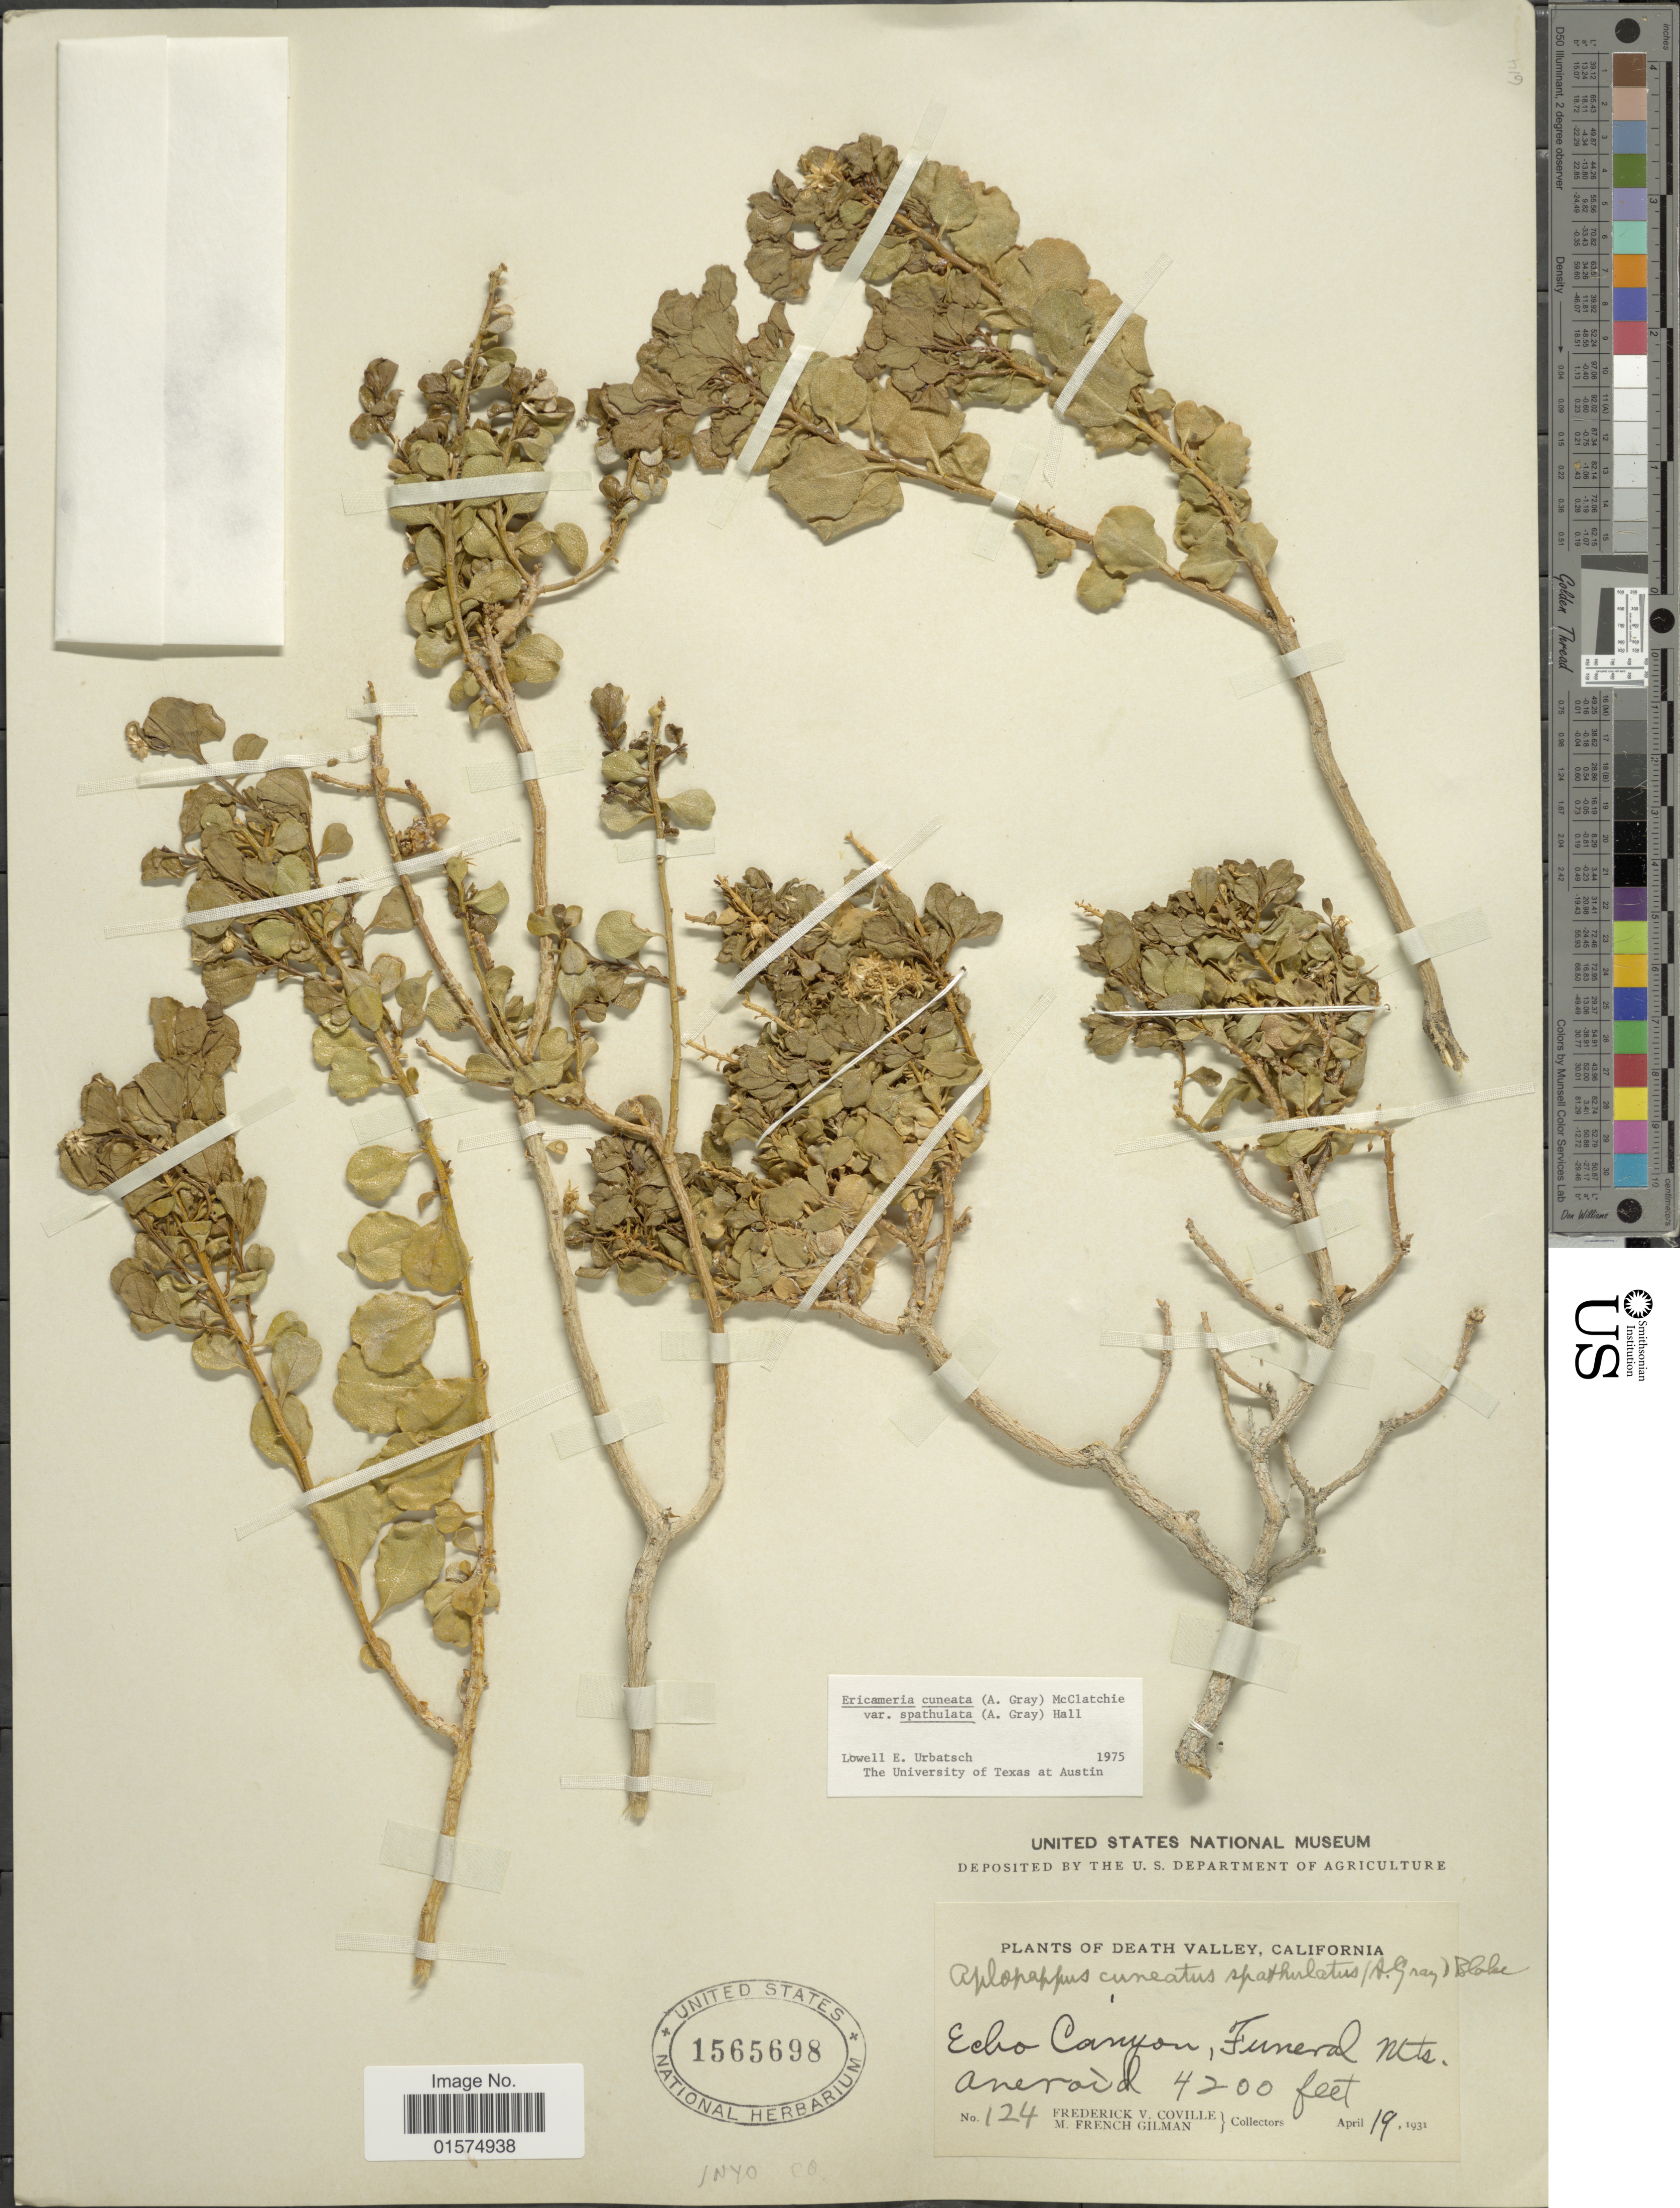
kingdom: Plantae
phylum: Tracheophyta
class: Magnoliopsida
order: Asterales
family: Asteraceae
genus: Ericameria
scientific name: Ericameria cuneata var. spathulata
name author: (A. Gray) H.M. Hall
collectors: F. V. Coville & M. F. Gilman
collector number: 124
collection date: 1931-04-19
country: United States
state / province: California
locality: Death Valley. Echo Canyon, Funeral Mts.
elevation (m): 1280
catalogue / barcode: US 1565698